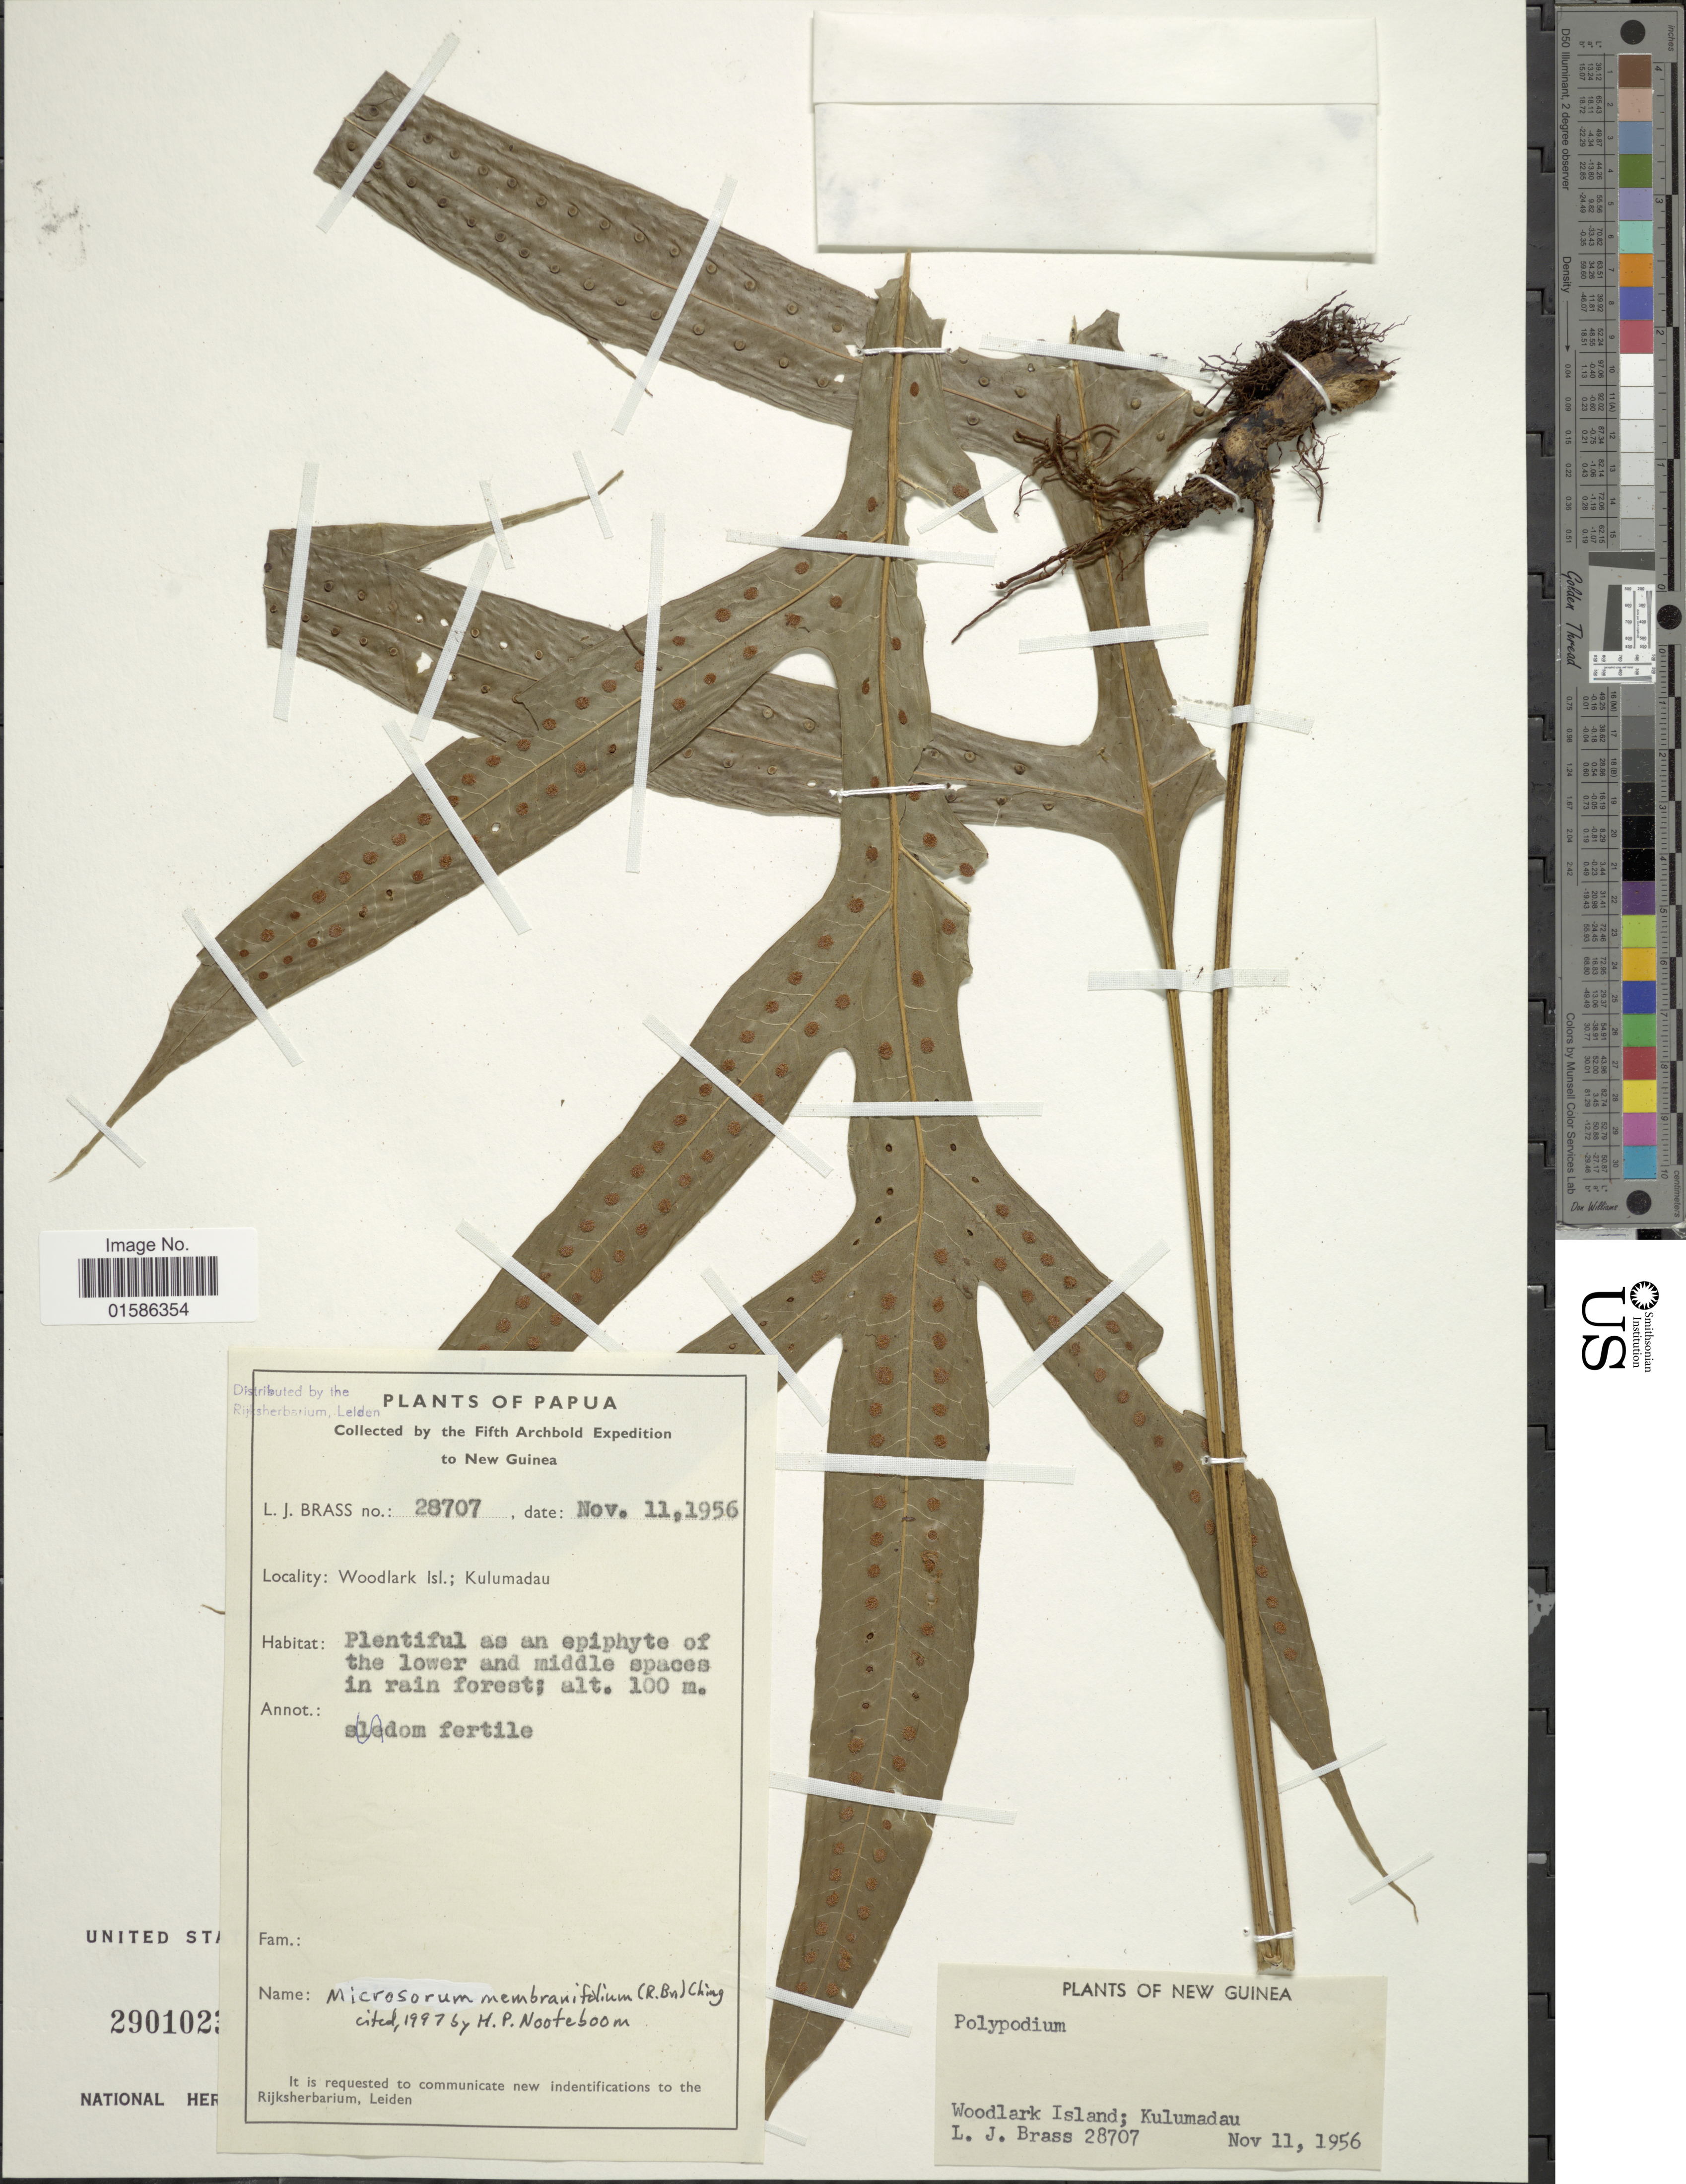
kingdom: Plantae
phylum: Tracheophyta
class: Polypodiopsida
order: Polypodiales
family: Polypodiaceae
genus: Microsorum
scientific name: Microsorum membranifolium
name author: (R. Br.) Ching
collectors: L. J. Brass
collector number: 28707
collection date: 1956-11-11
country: Papua New Guinea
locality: Woodlark Isl; Kulumadau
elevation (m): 100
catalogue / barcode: US 2901023